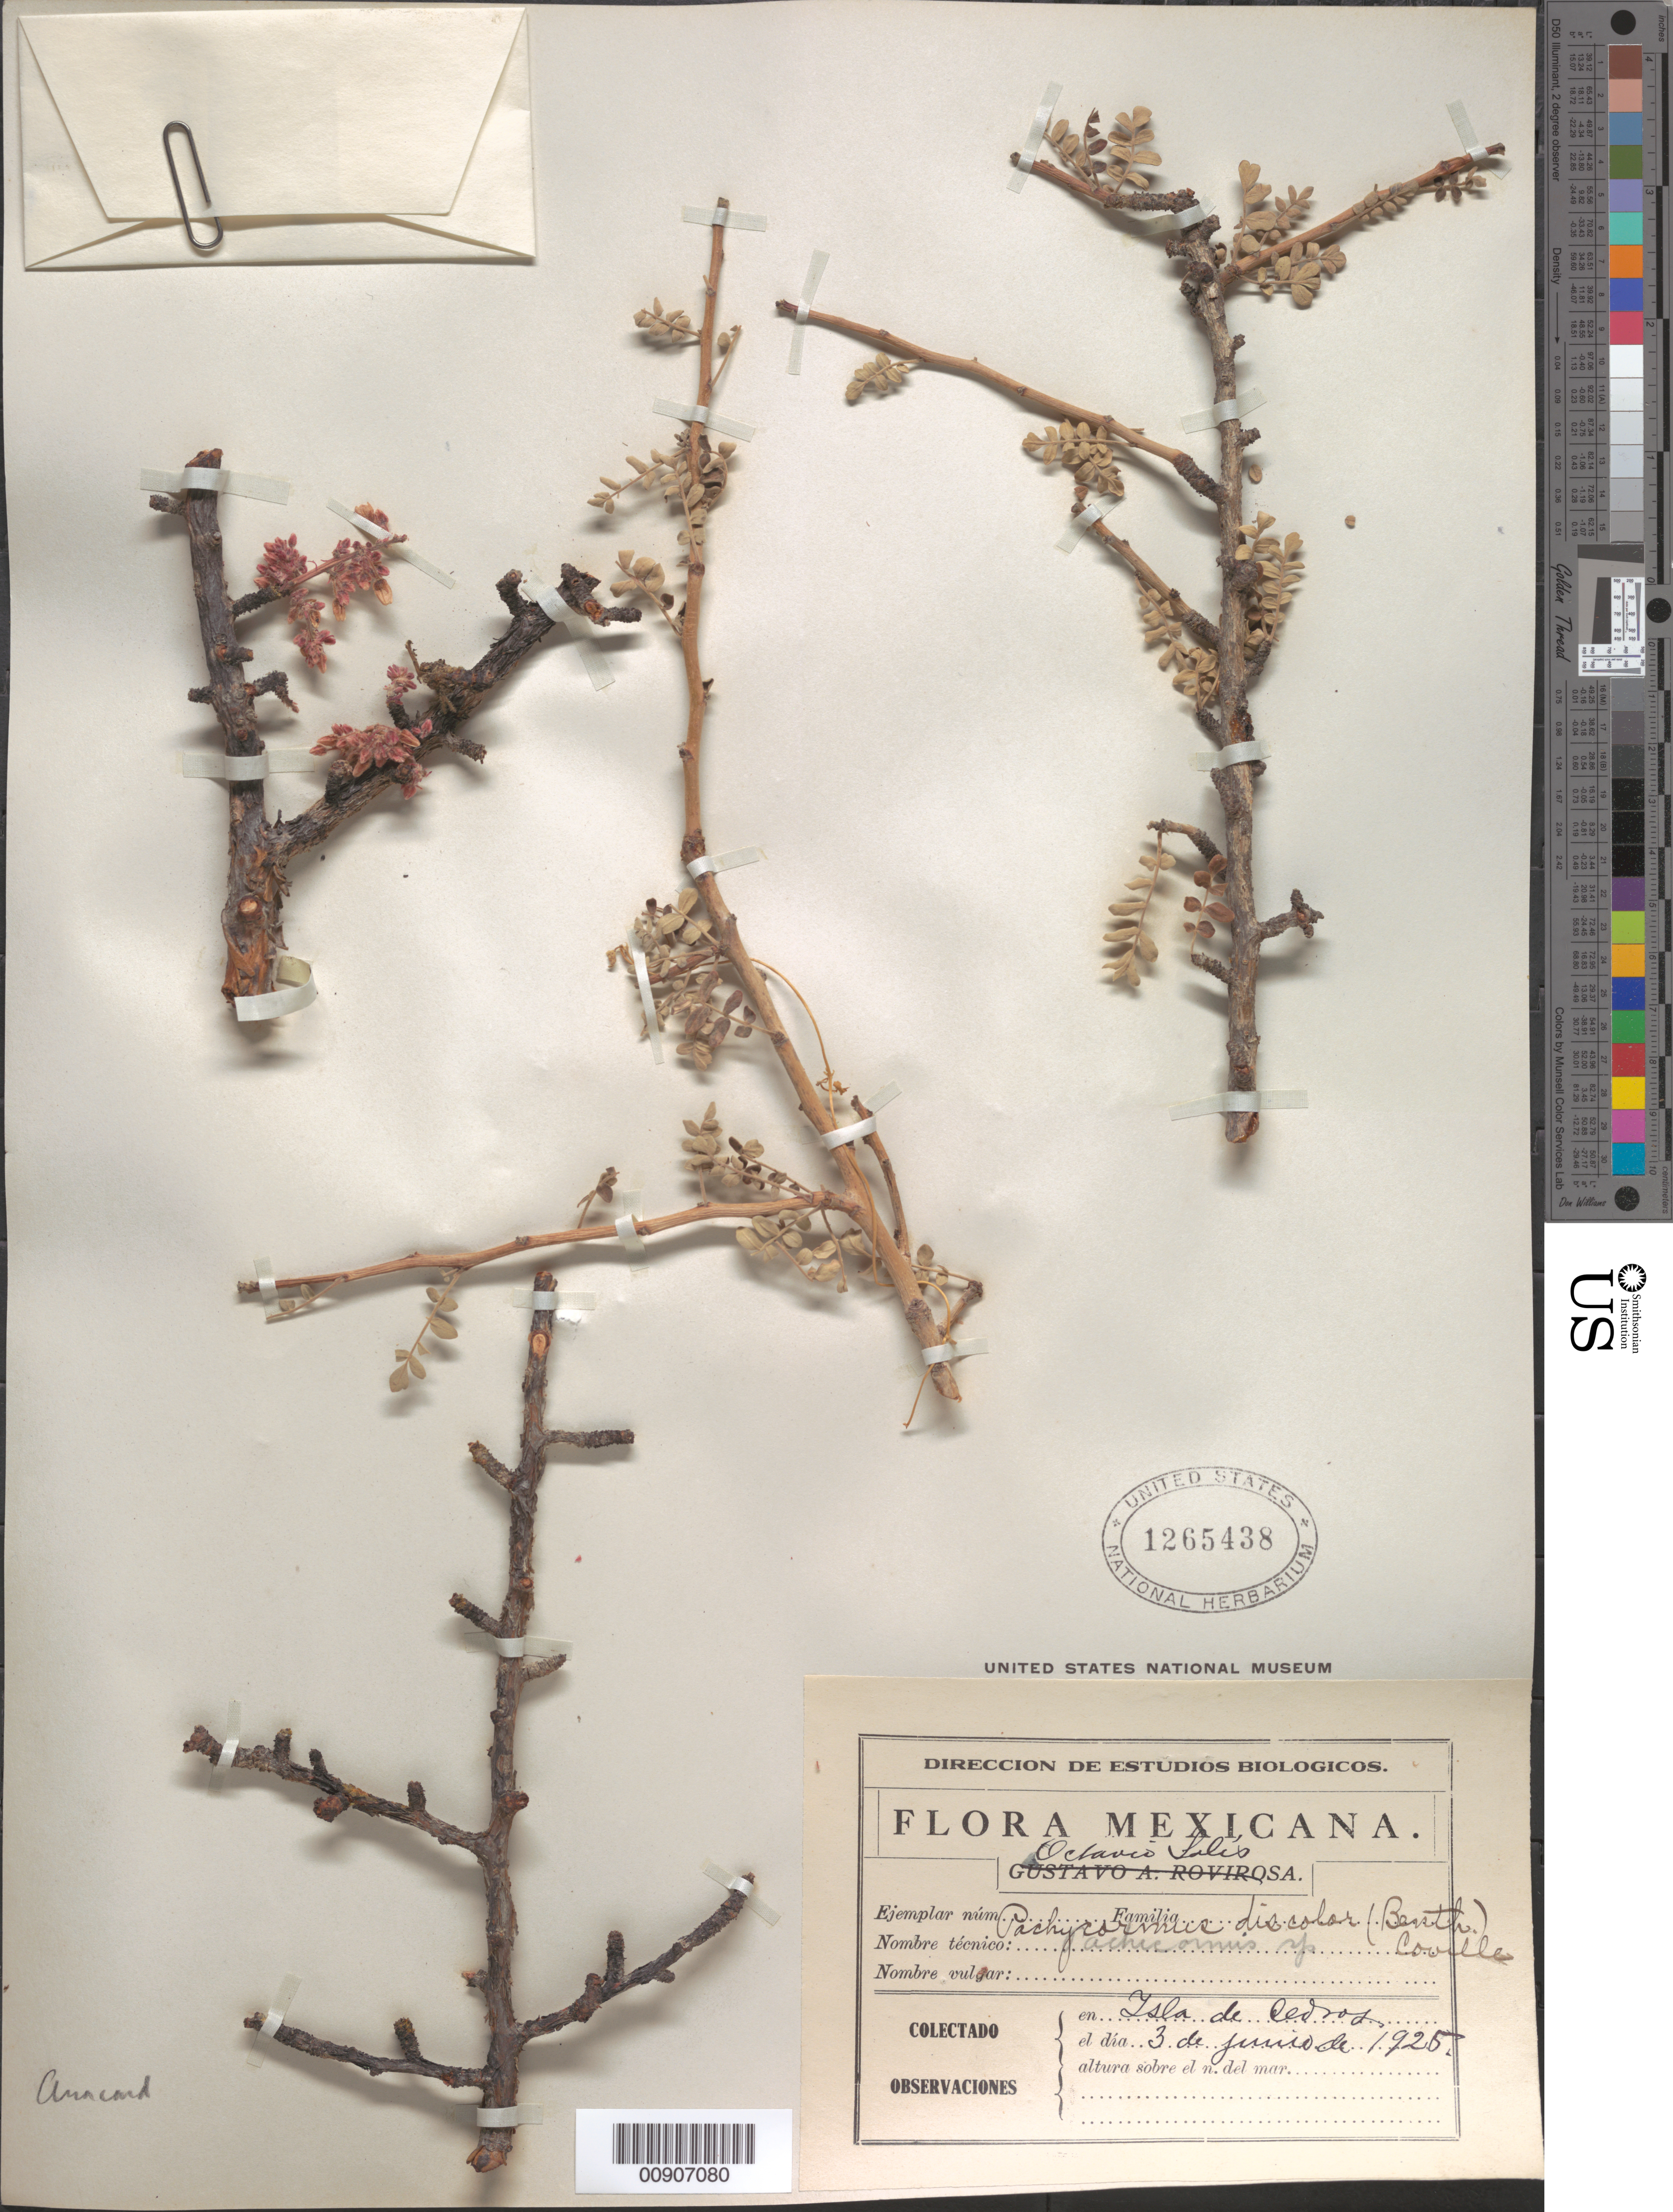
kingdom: Plantae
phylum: Tracheophyta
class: Magnoliopsida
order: Sapindales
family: Anacardiaceae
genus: Pachycormus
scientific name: Pachycormus discolor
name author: (Benth.) Coville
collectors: O. Solís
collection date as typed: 03 Jun 1925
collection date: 1925-06-03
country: Mexico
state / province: Baja California Norte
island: Cedros I.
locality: Isla de Cedros.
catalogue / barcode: US 1265438